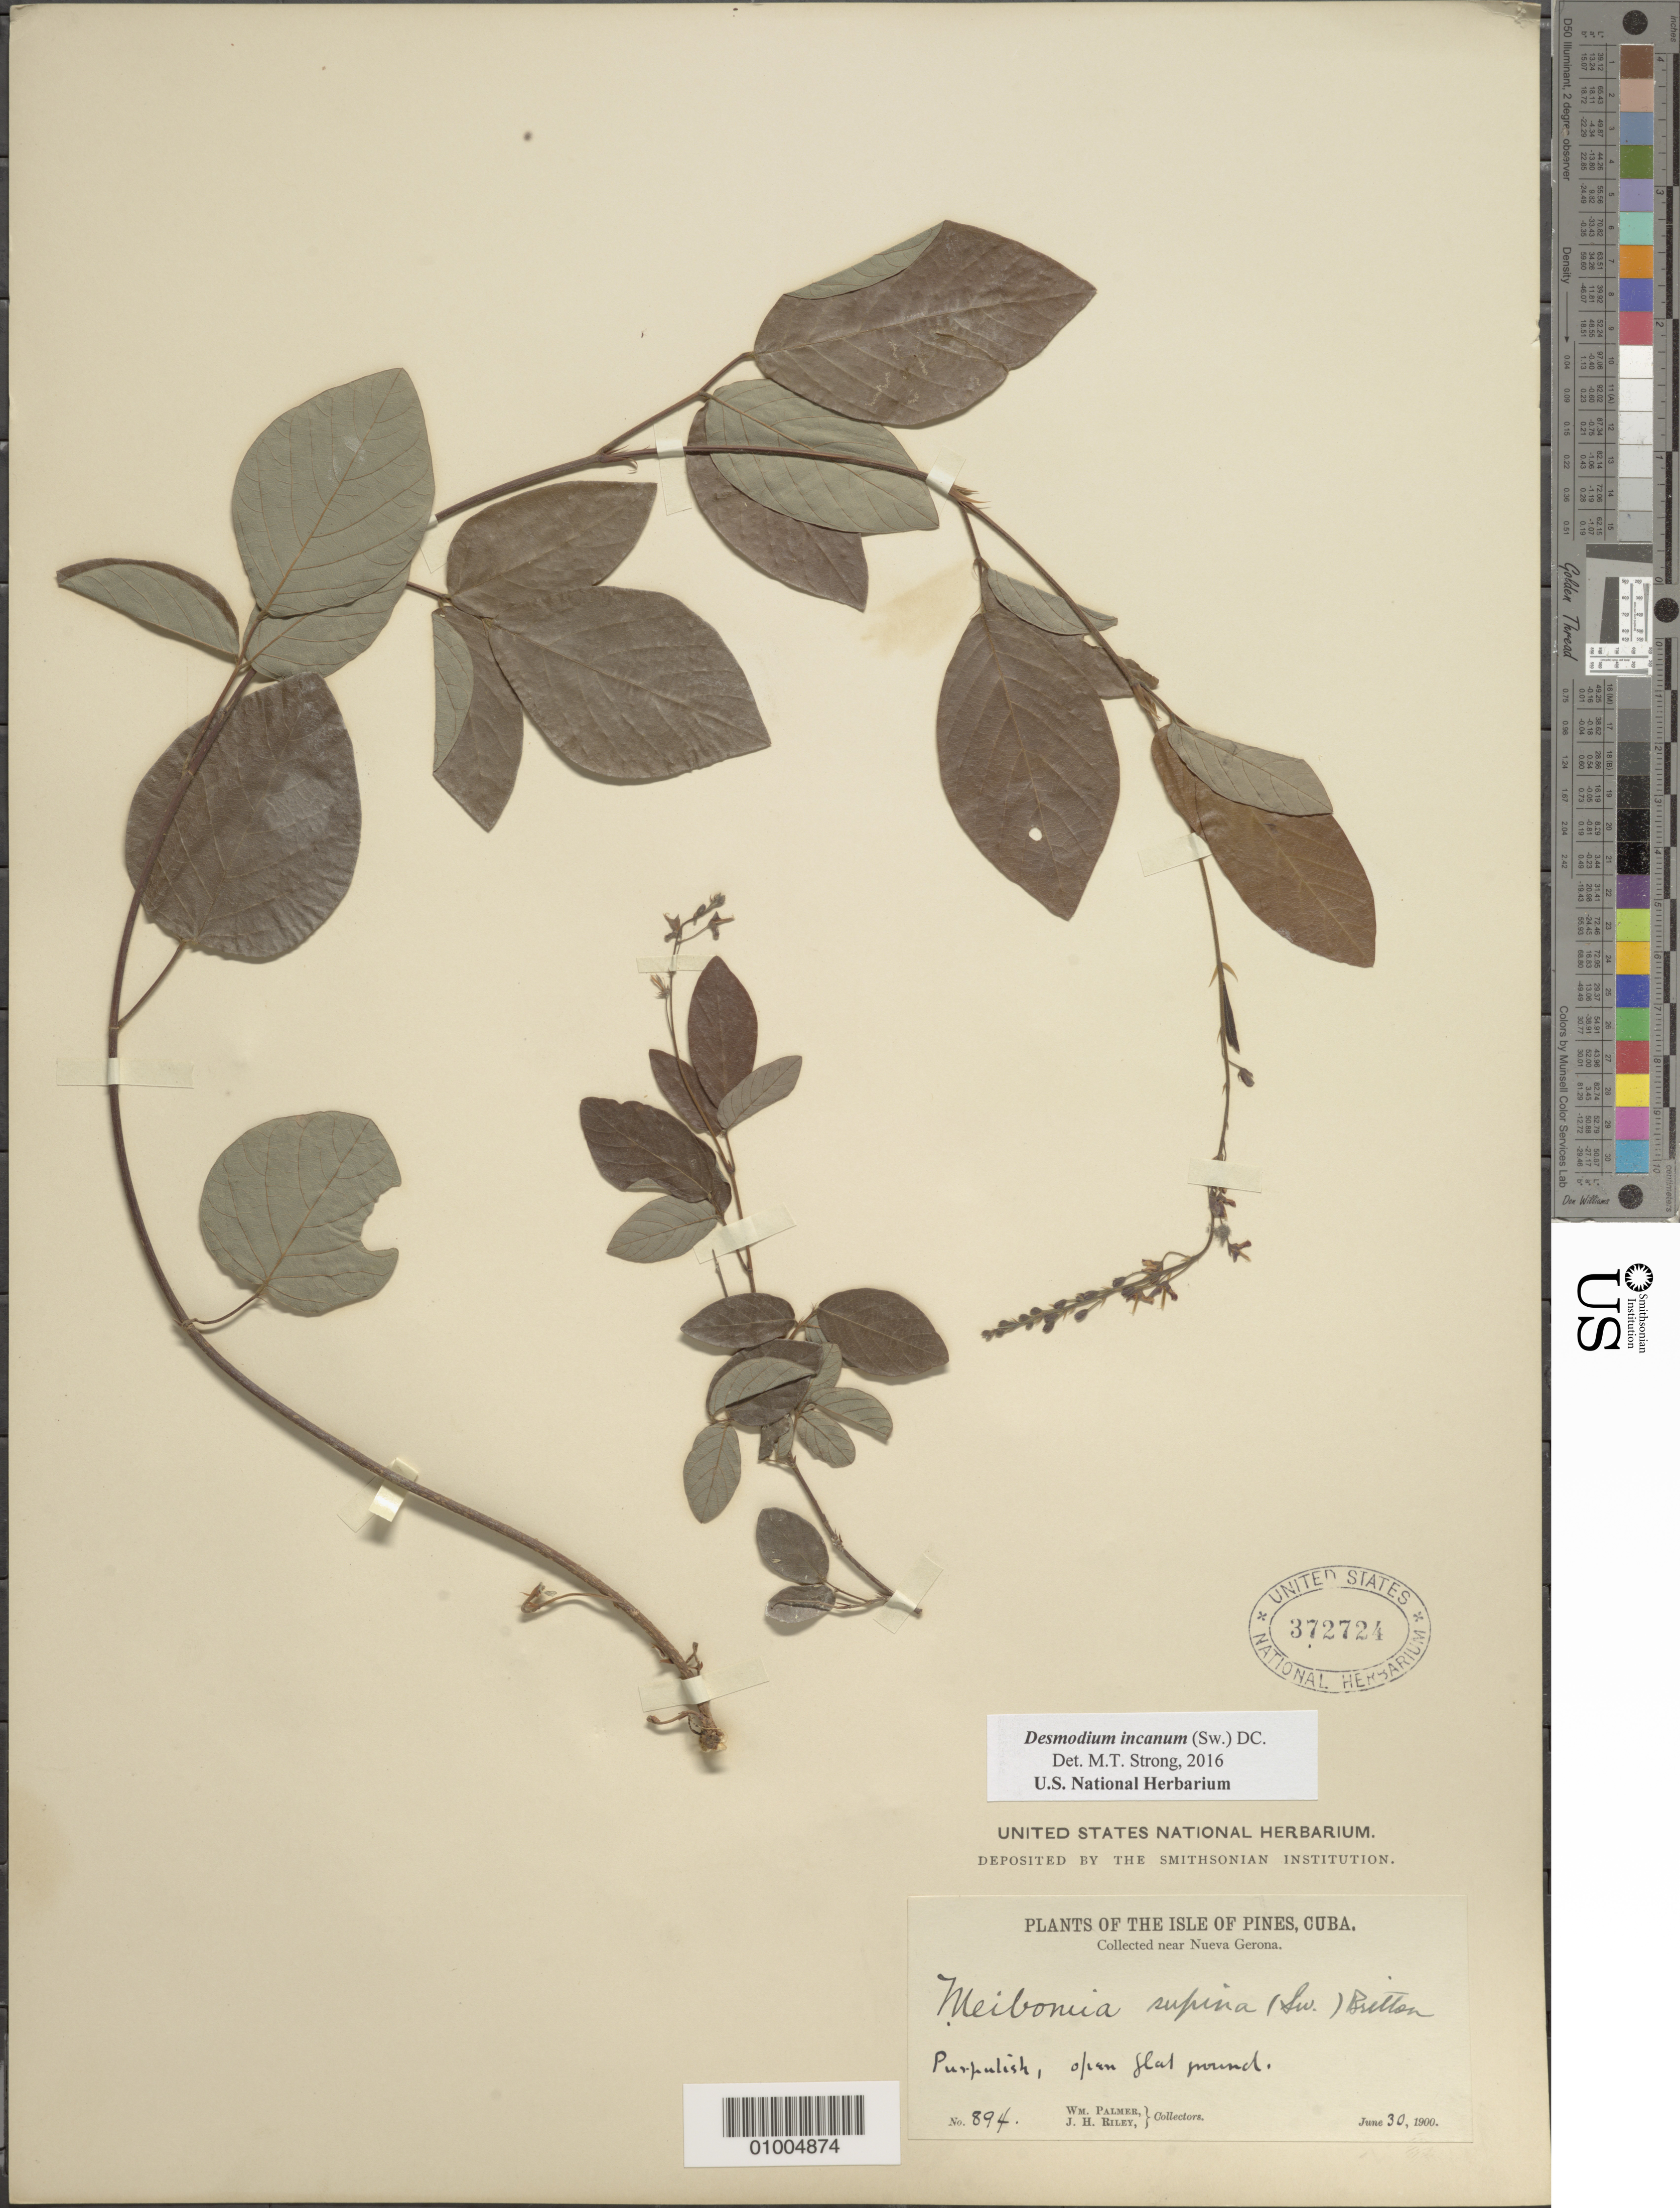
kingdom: Plantae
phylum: Tracheophyta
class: Magnoliopsida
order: Fabales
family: Fabaceae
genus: Desmodium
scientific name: Desmodium incanum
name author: (Sw.) DC.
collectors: W. Palmer & J. H. Riley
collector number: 894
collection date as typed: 30 Jun 1900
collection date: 1900-06-30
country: Cuba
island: Isla de la Juventud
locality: Isle of Pines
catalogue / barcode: US 372724